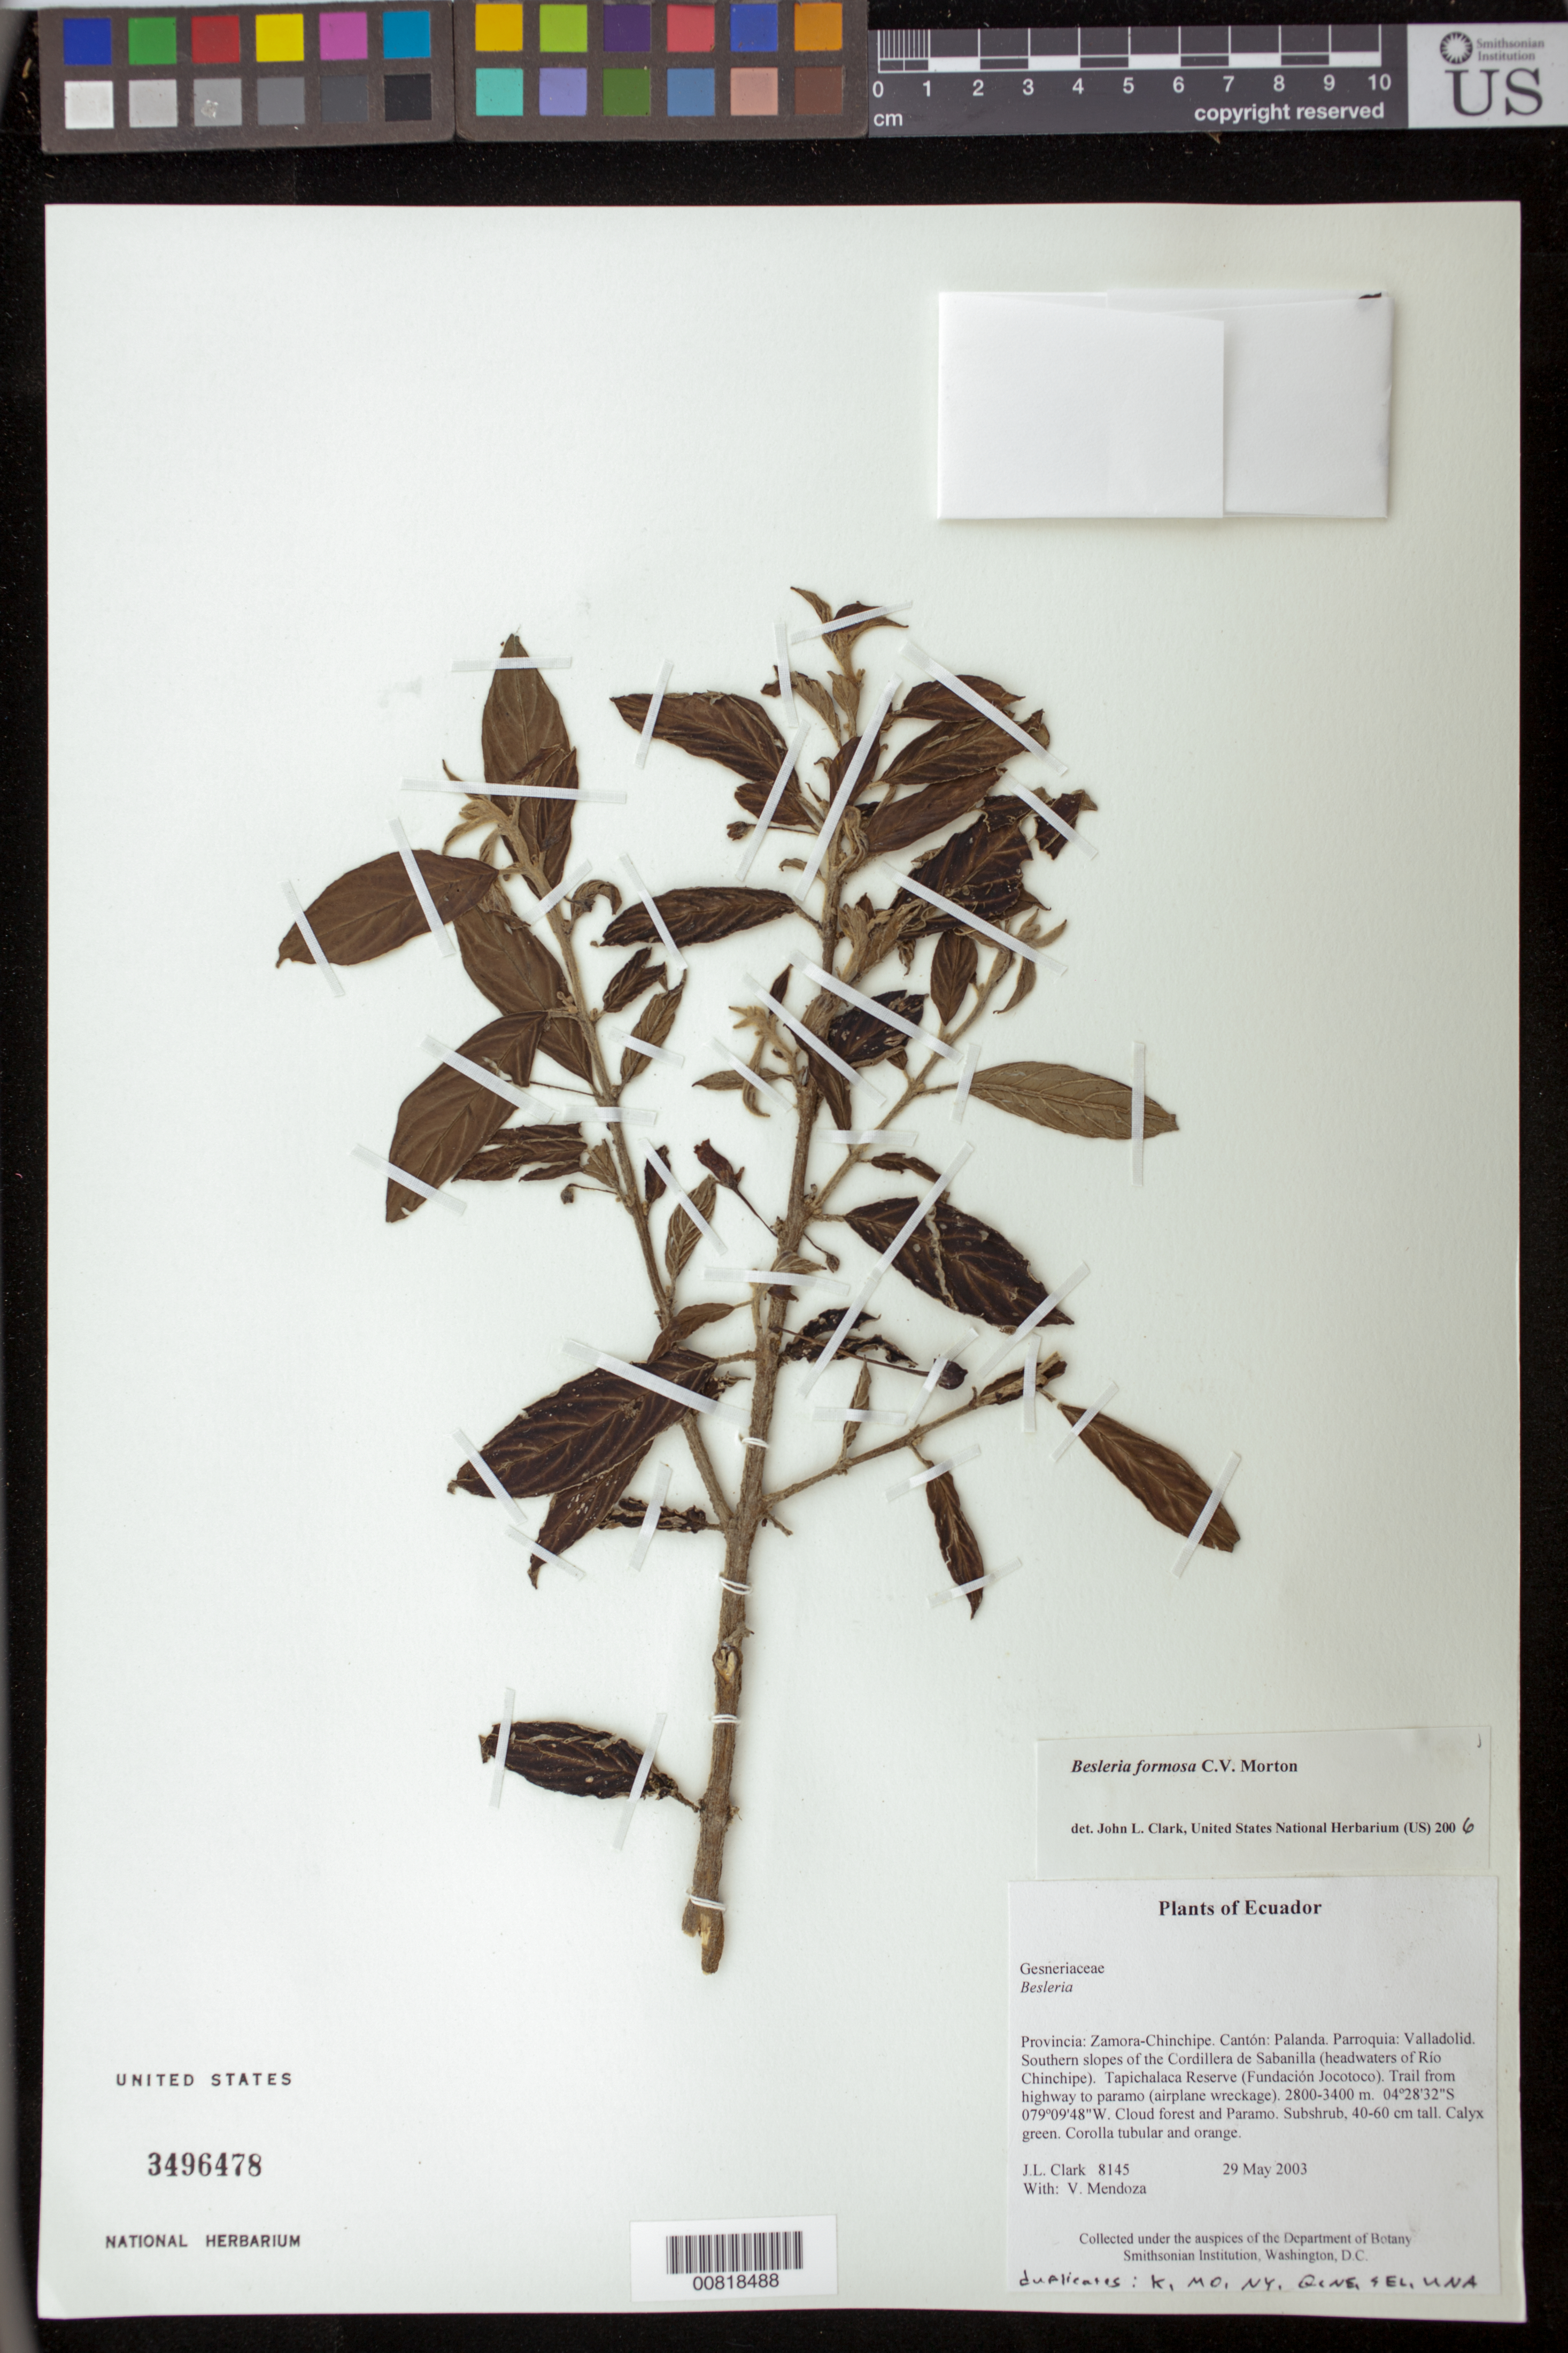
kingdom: Plantae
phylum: Tracheophyta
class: Magnoliopsida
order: Lamiales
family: Gesneriaceae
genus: Besleria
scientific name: Besleria amabilis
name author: C.V. Morton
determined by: Skog, Laurence E.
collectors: J. L. Clark & V. Mendoza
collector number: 8145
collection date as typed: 29 May 2003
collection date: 2003-05-29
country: Ecuador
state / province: Zamora-Chinchipe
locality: Palanda. Parroquia: Valladolid. Southern slopes of the Cordillera de Sabanilla (headwaters of Río Chinchipe). Tapichalaca Reserve (Fundación Jocotoco). Trail from highway to paramo (airplane wreckage).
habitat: Cloud forest and Paramo.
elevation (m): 2800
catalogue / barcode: US 3496478